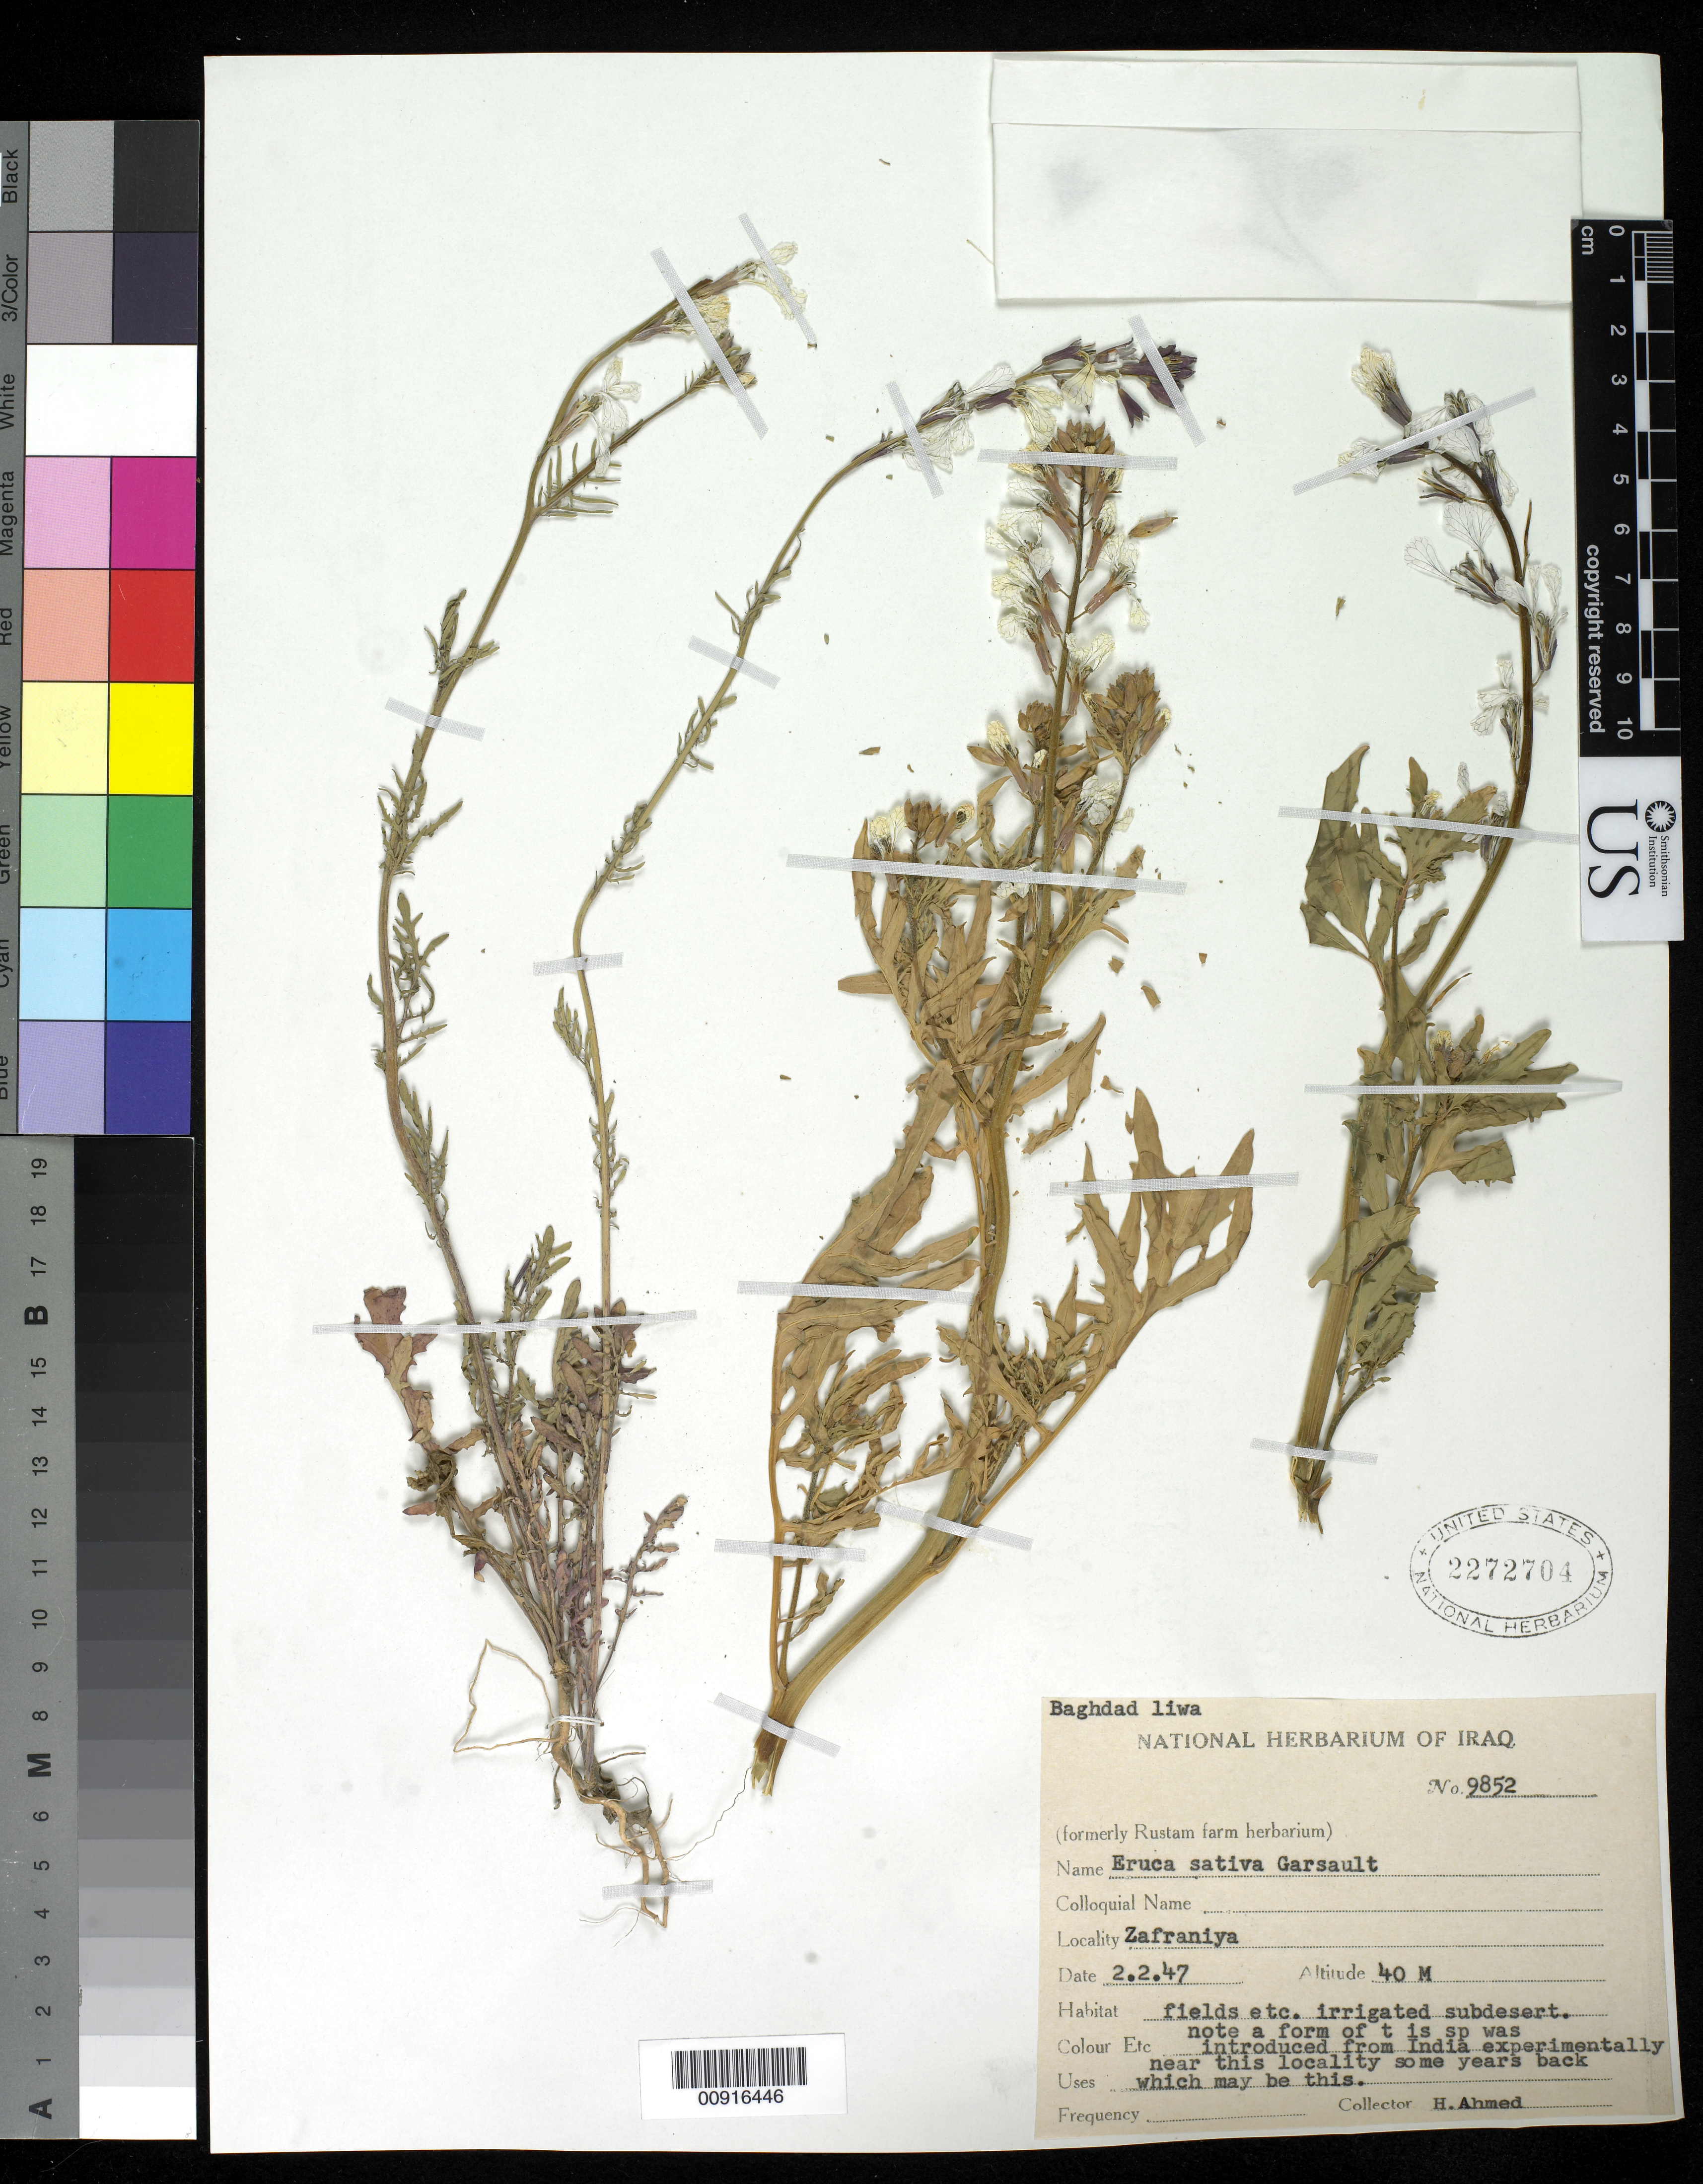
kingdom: Plantae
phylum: Tracheophyta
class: Magnoliopsida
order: Brassicales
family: Brassicaceae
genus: Eruca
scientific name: Eruca sativa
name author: Mill.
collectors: H. Ahmed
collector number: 9852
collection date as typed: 02 Feb 1947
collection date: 1947-02-02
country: Iraq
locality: Zafraniya, Baghdad liwa.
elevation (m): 40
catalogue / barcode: US 2272704